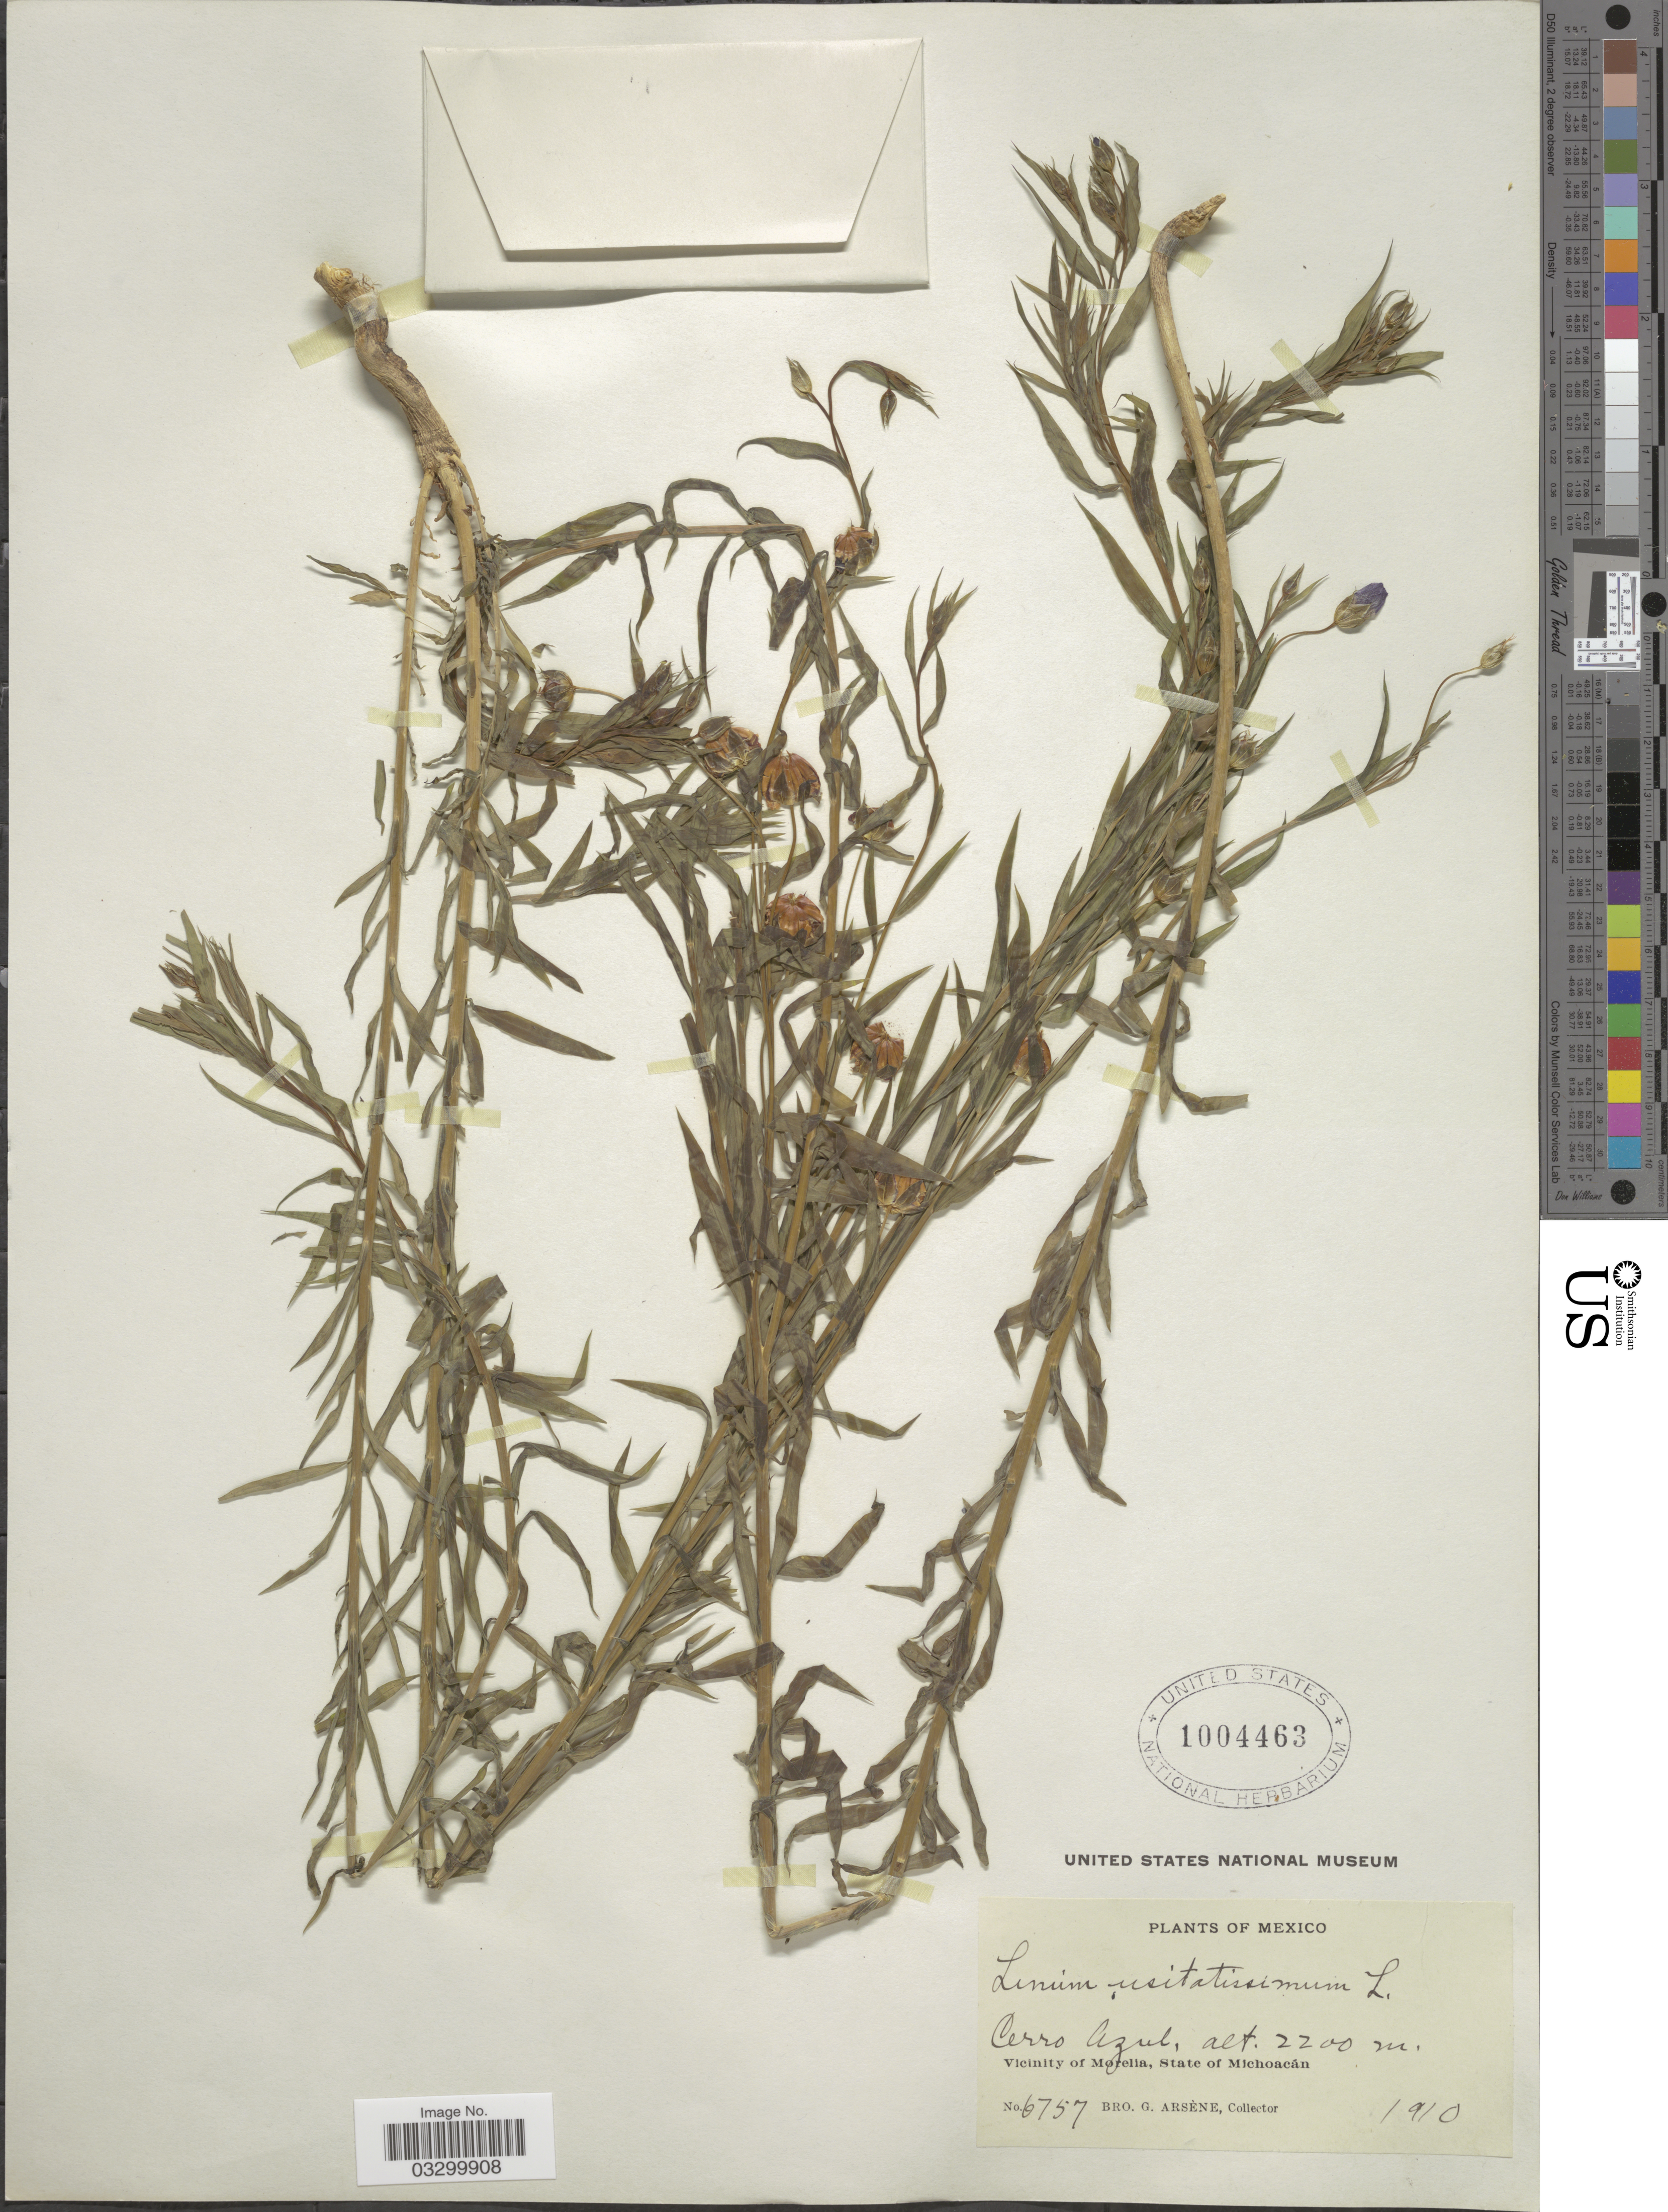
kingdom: Plantae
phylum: Tracheophyta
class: Magnoliopsida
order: Malpighiales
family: Linaceae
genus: Linum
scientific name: Linum usitatissimum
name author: L.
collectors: Bro. G. Arsène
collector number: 6757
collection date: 1910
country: Mexico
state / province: Michoacán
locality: Cerro Azul. Vicinity of Morelia.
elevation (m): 2200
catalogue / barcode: US 1004463